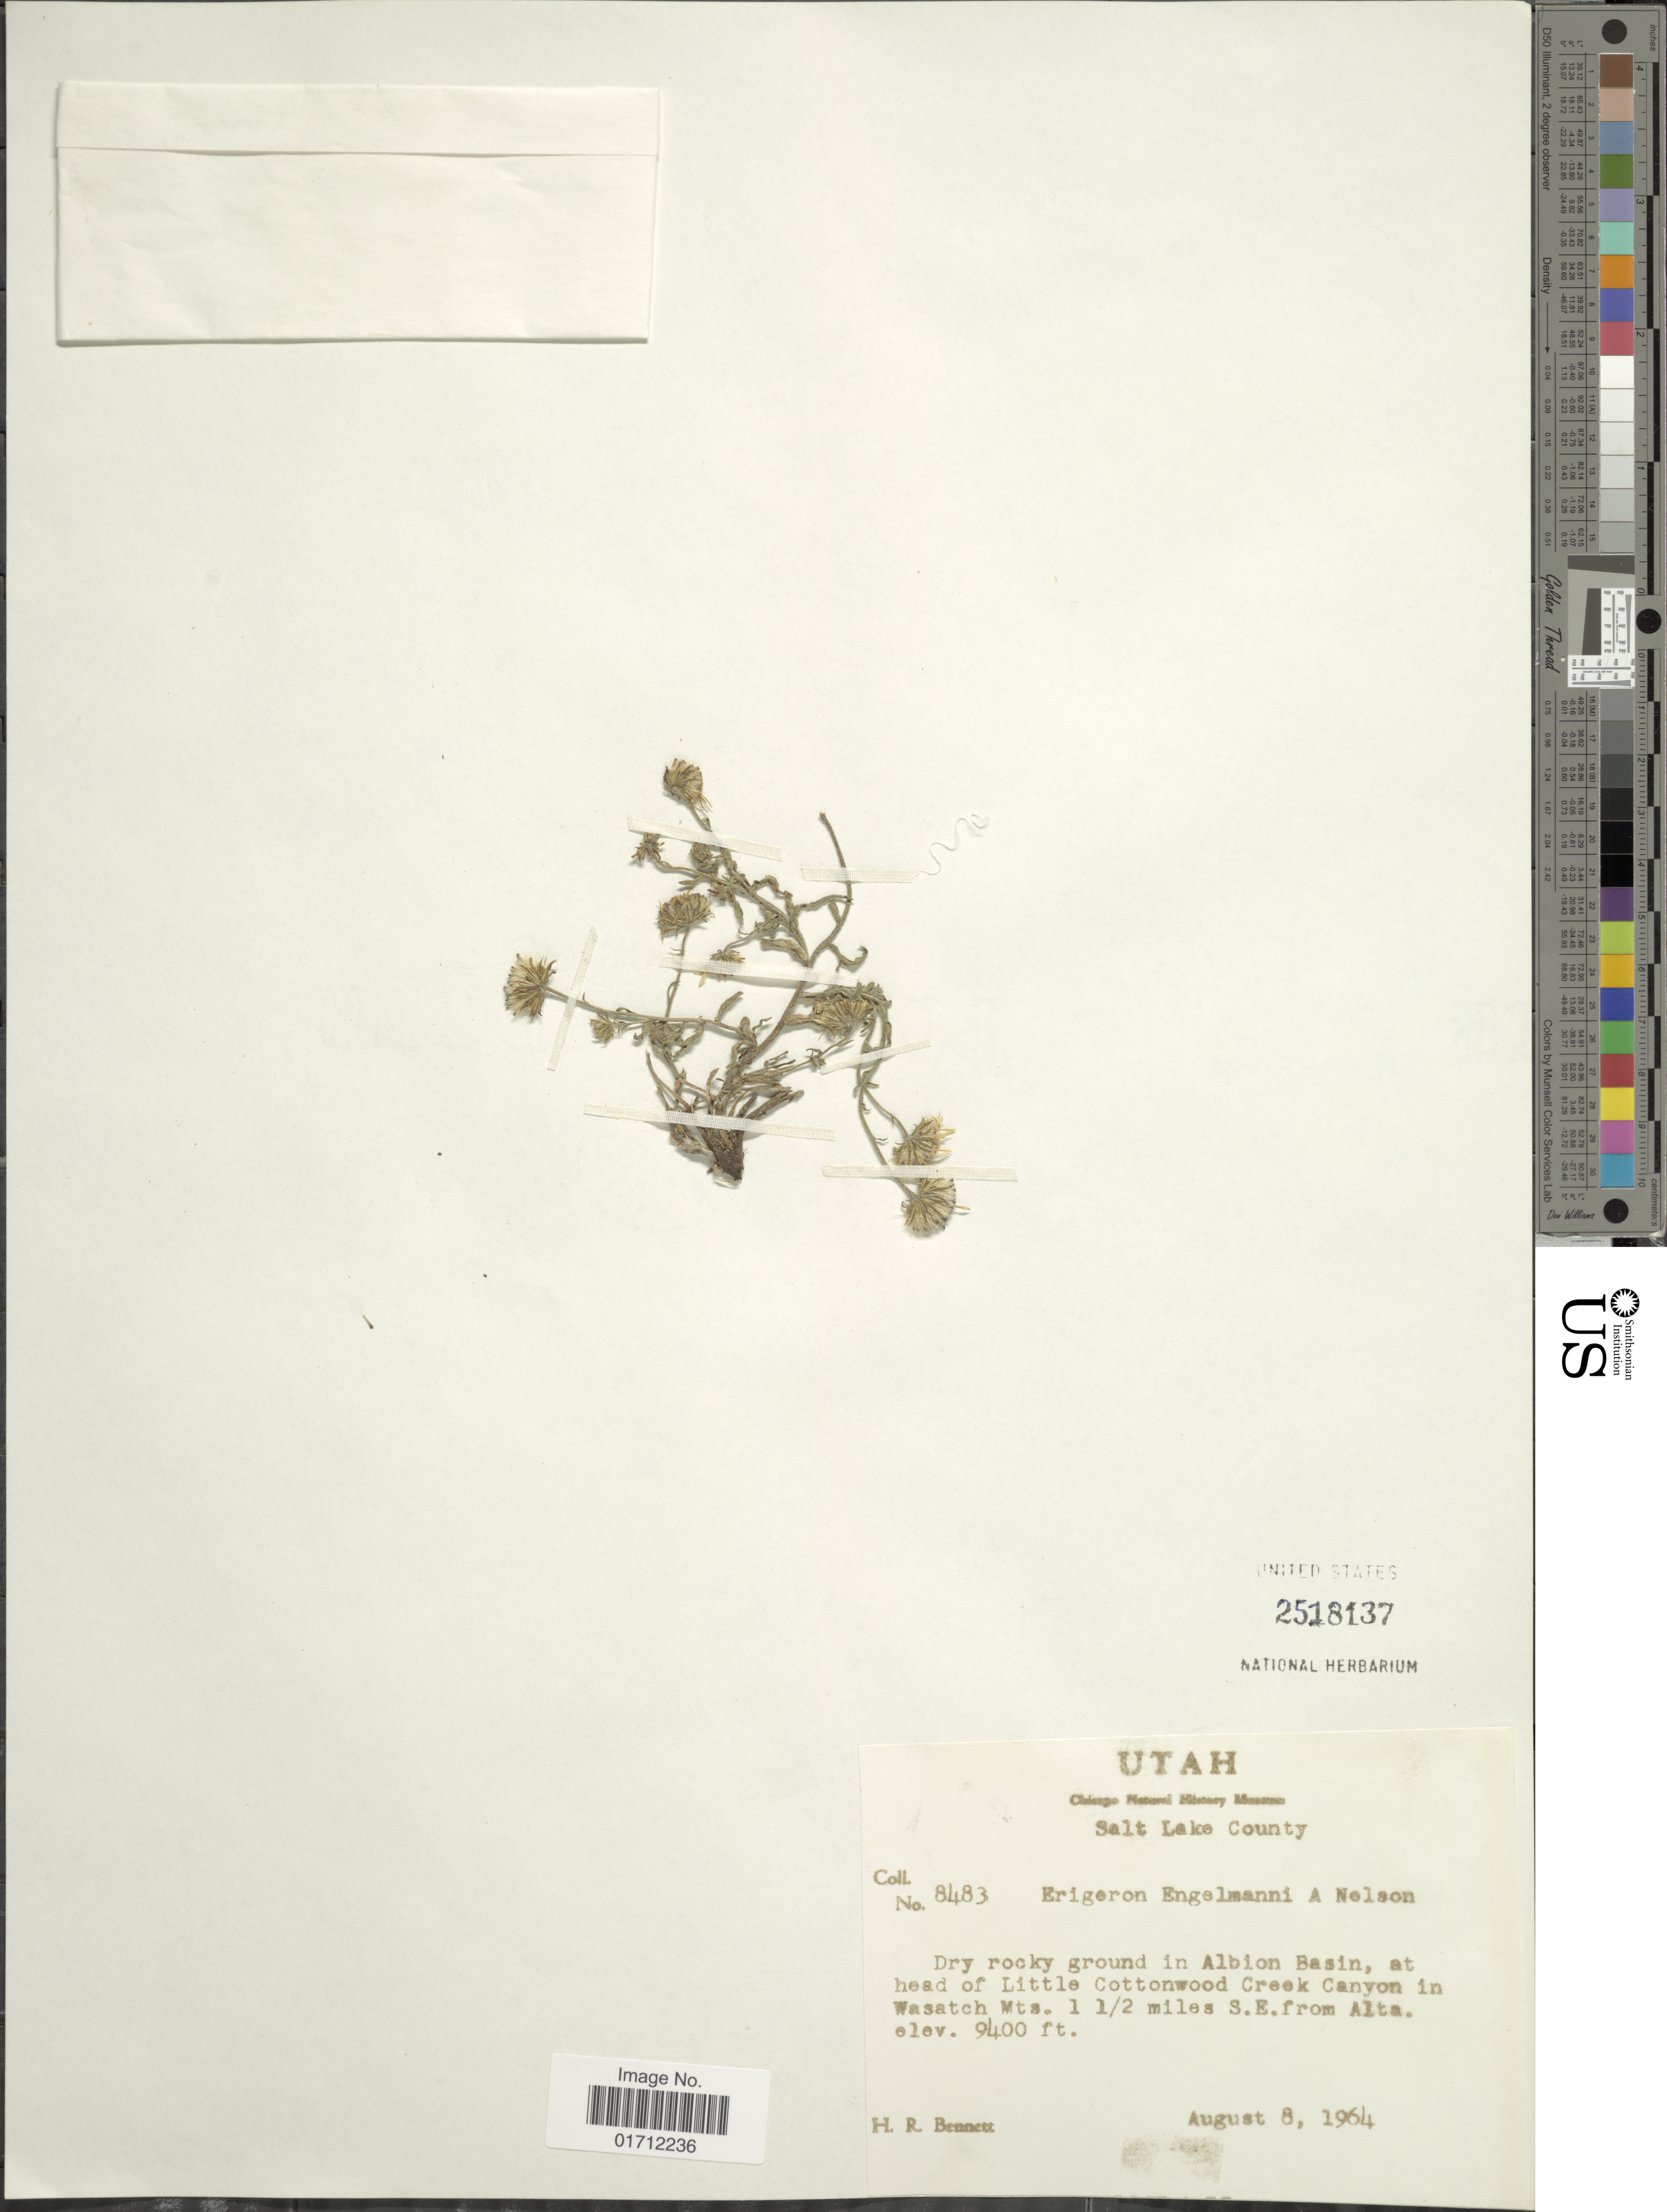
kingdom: Plantae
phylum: Tracheophyta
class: Magnoliopsida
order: Asterales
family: Asteraceae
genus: Erigeron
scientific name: Erigeron engelmannii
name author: A. Nelson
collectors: H. R. Bennett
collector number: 8483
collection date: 1964-08-08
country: United States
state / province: Utah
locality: Salt Lake County, in Albion Nasin, at head of Little Cottonwood Creek Canyon in Wasatch Mts. 1 1/2 miles S.E. from Alta.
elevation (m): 2865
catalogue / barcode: US 2518137